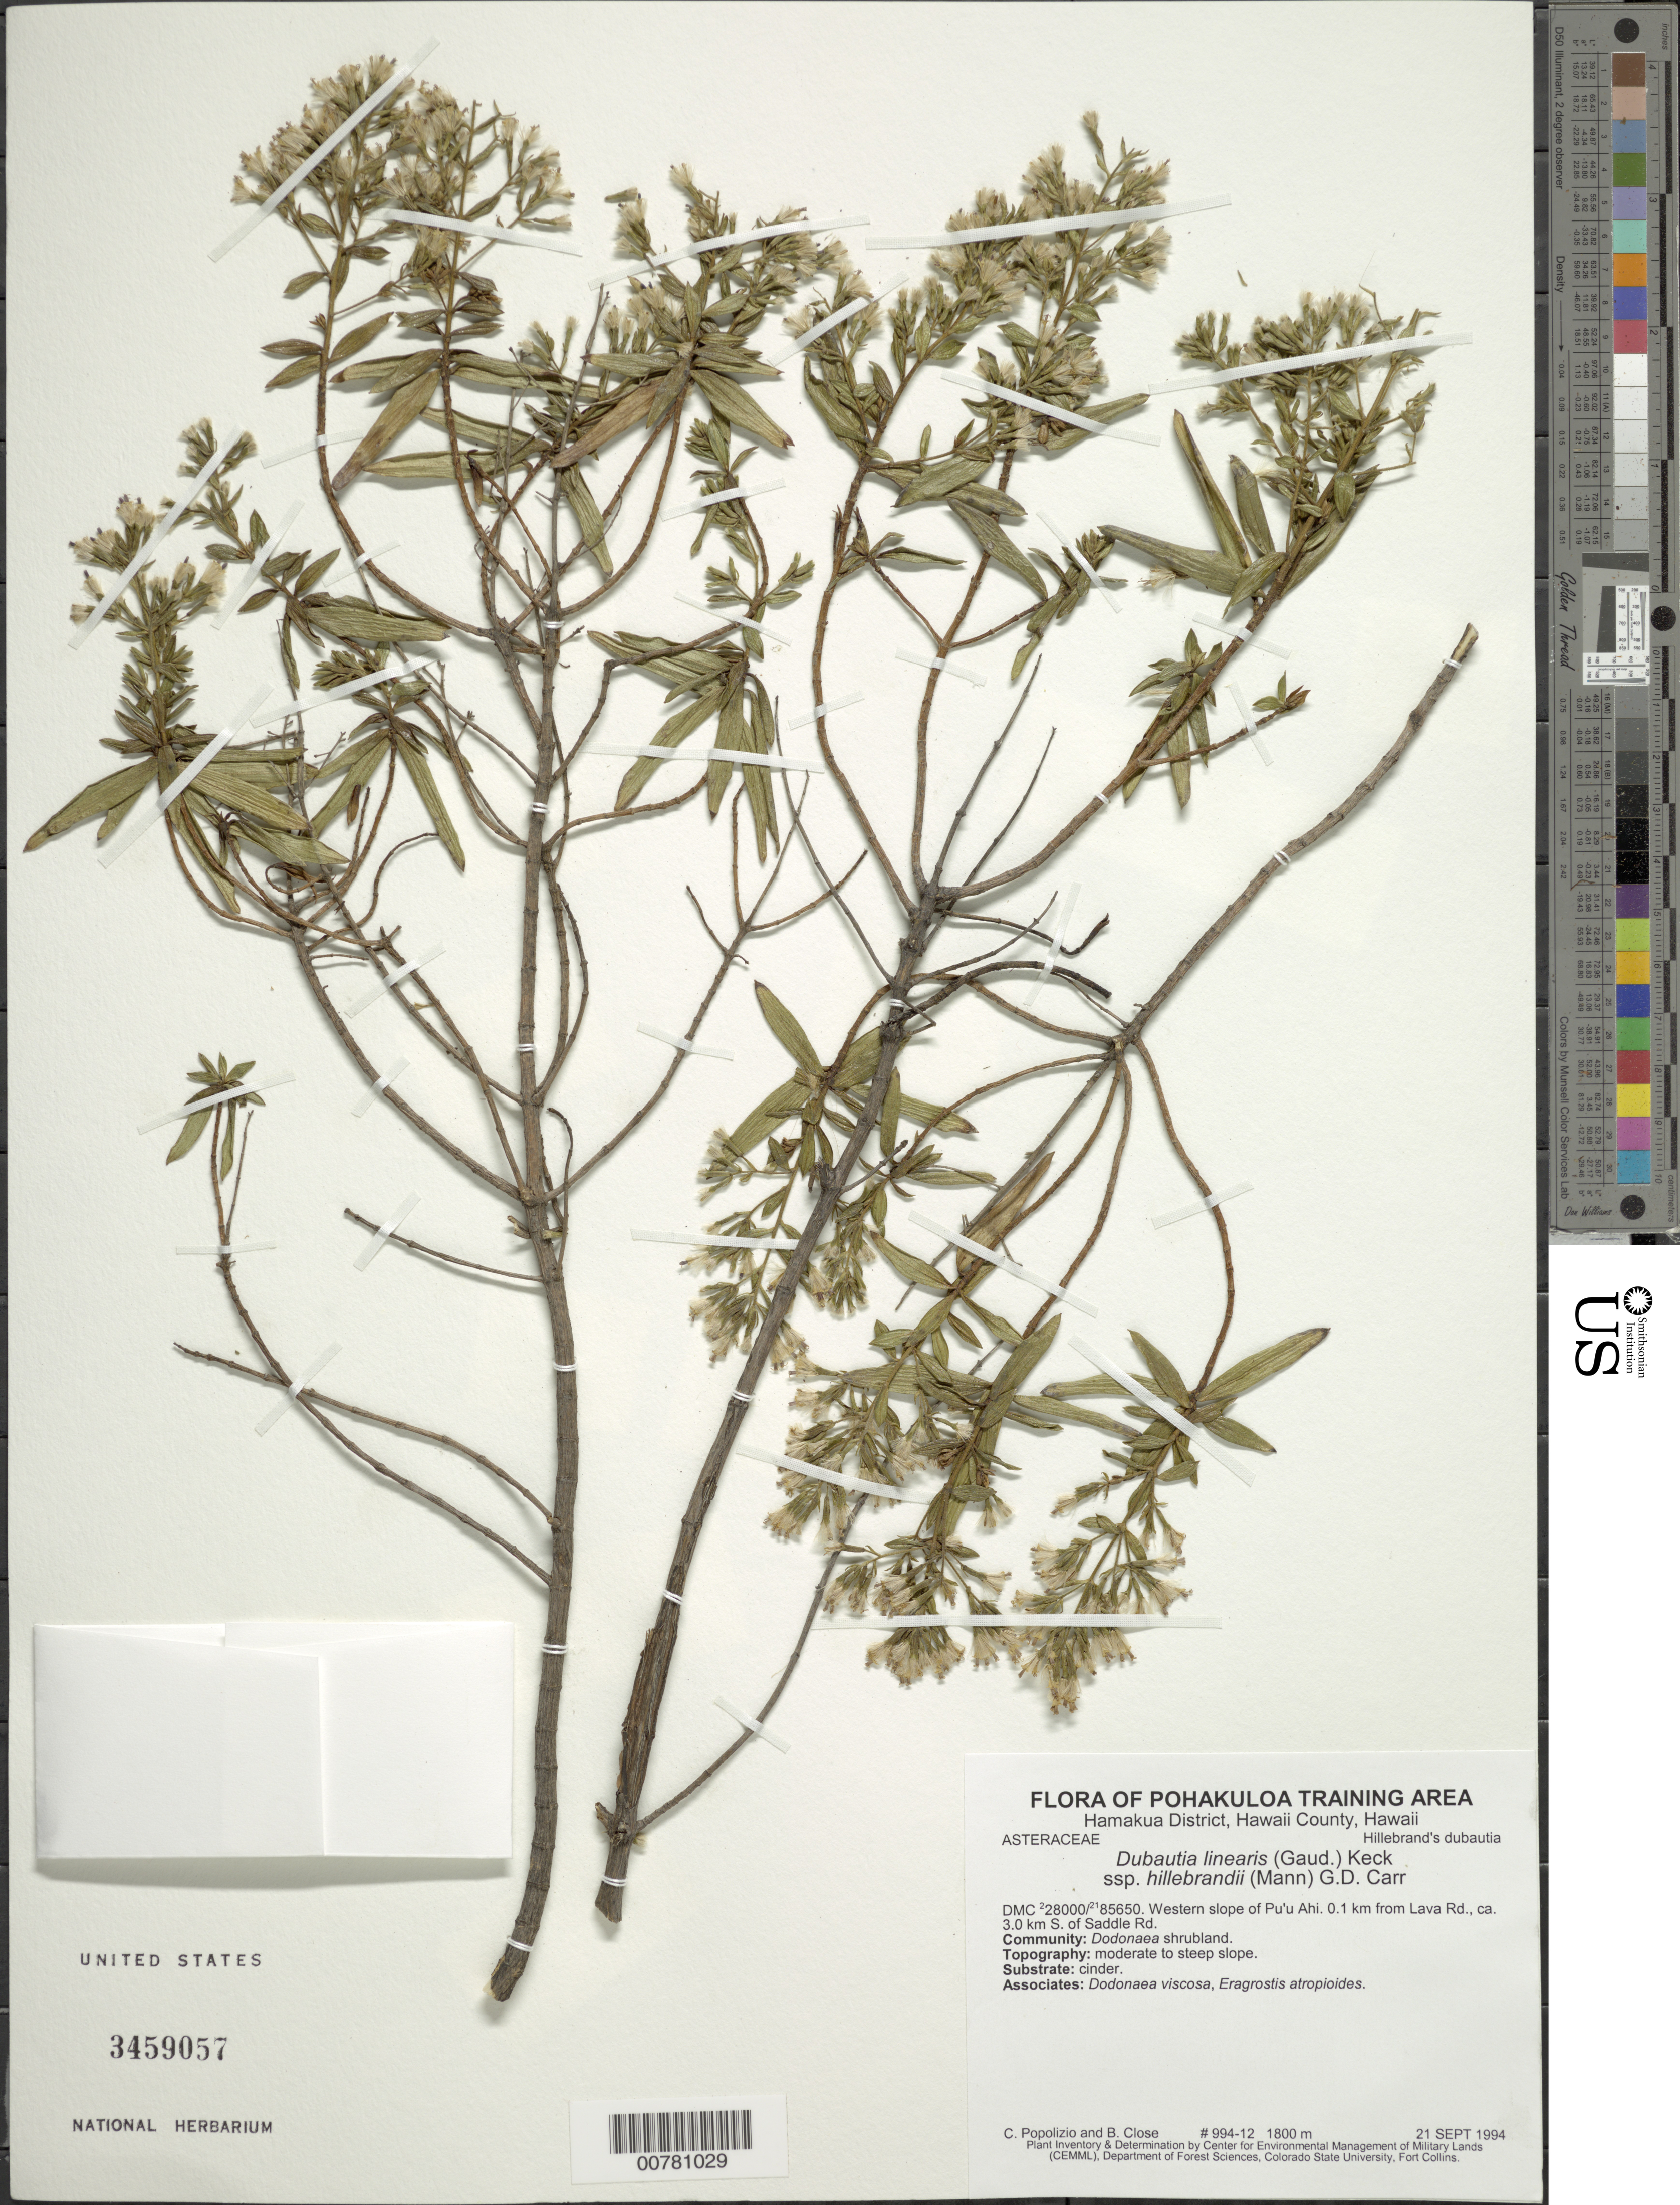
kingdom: Plantae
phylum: Tracheophyta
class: Magnoliopsida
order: Asterales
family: Asteraceae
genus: Dubautia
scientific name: Dubautia linearis subsp. hillebrandii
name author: (H. Mann) G.D. Carr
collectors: B. Close & C. Popolizio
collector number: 994-12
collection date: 1994-09-21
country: United States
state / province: Hawaii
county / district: Hawaii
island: Hawaii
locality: Hamakua District, Western slope of Pu'u Ahi. 0.1 km from Lava Rd., ca. 3 km S. of Saddle Rd.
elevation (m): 1800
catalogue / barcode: US 3459057